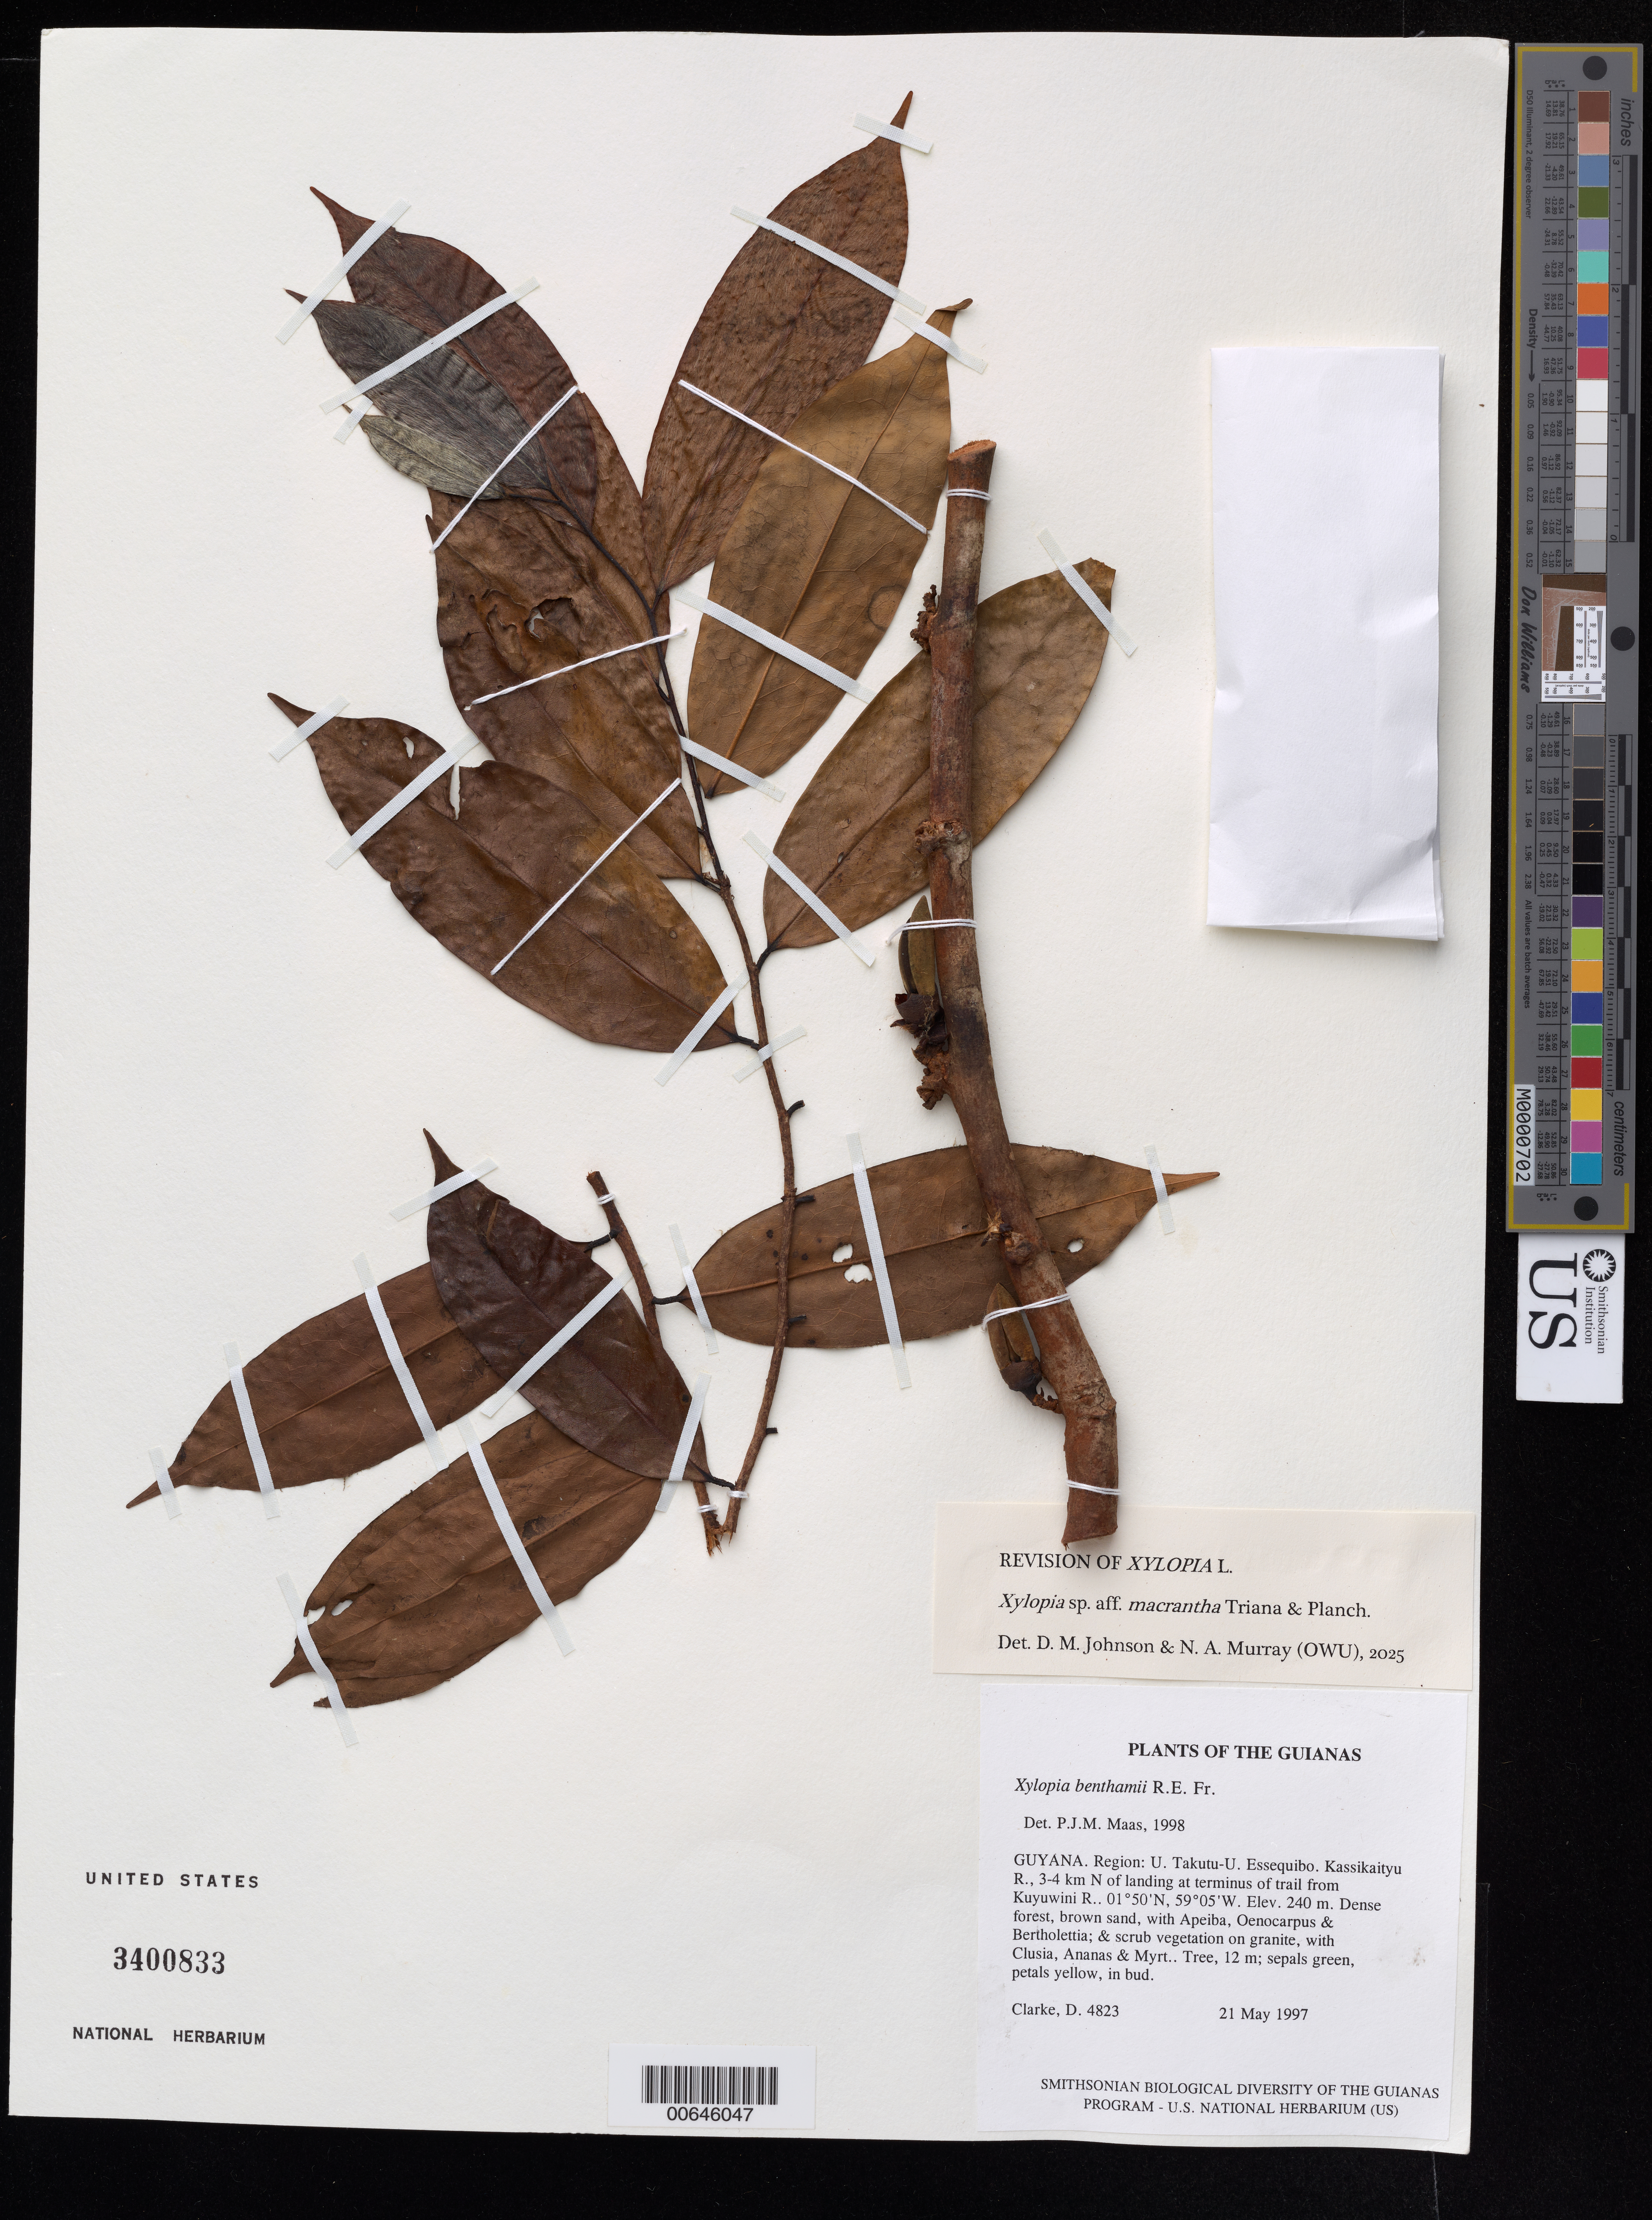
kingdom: Plantae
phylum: Tracheophyta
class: Magnoliopsida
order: Magnoliales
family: Annonaceae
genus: Xylopia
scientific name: Xylopia macrantha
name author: Planch. & Triana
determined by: Johnson, D. M.; Murray, N. A.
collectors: H. D. Clarke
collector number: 4823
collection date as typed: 21 May 1997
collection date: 1997-05-21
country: Guyana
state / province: U. Takutu-U. Essequibo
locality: Kassikaityu R., 3-4 km N of landing at terminus of trail from Kuyuwini R.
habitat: Dense forest, brown sand, with Apeiba, Oenocarpus & Bertholettia; & scrub vegetation on granite, with Clusia, Ananas & Myrt.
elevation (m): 240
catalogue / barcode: US 3400833